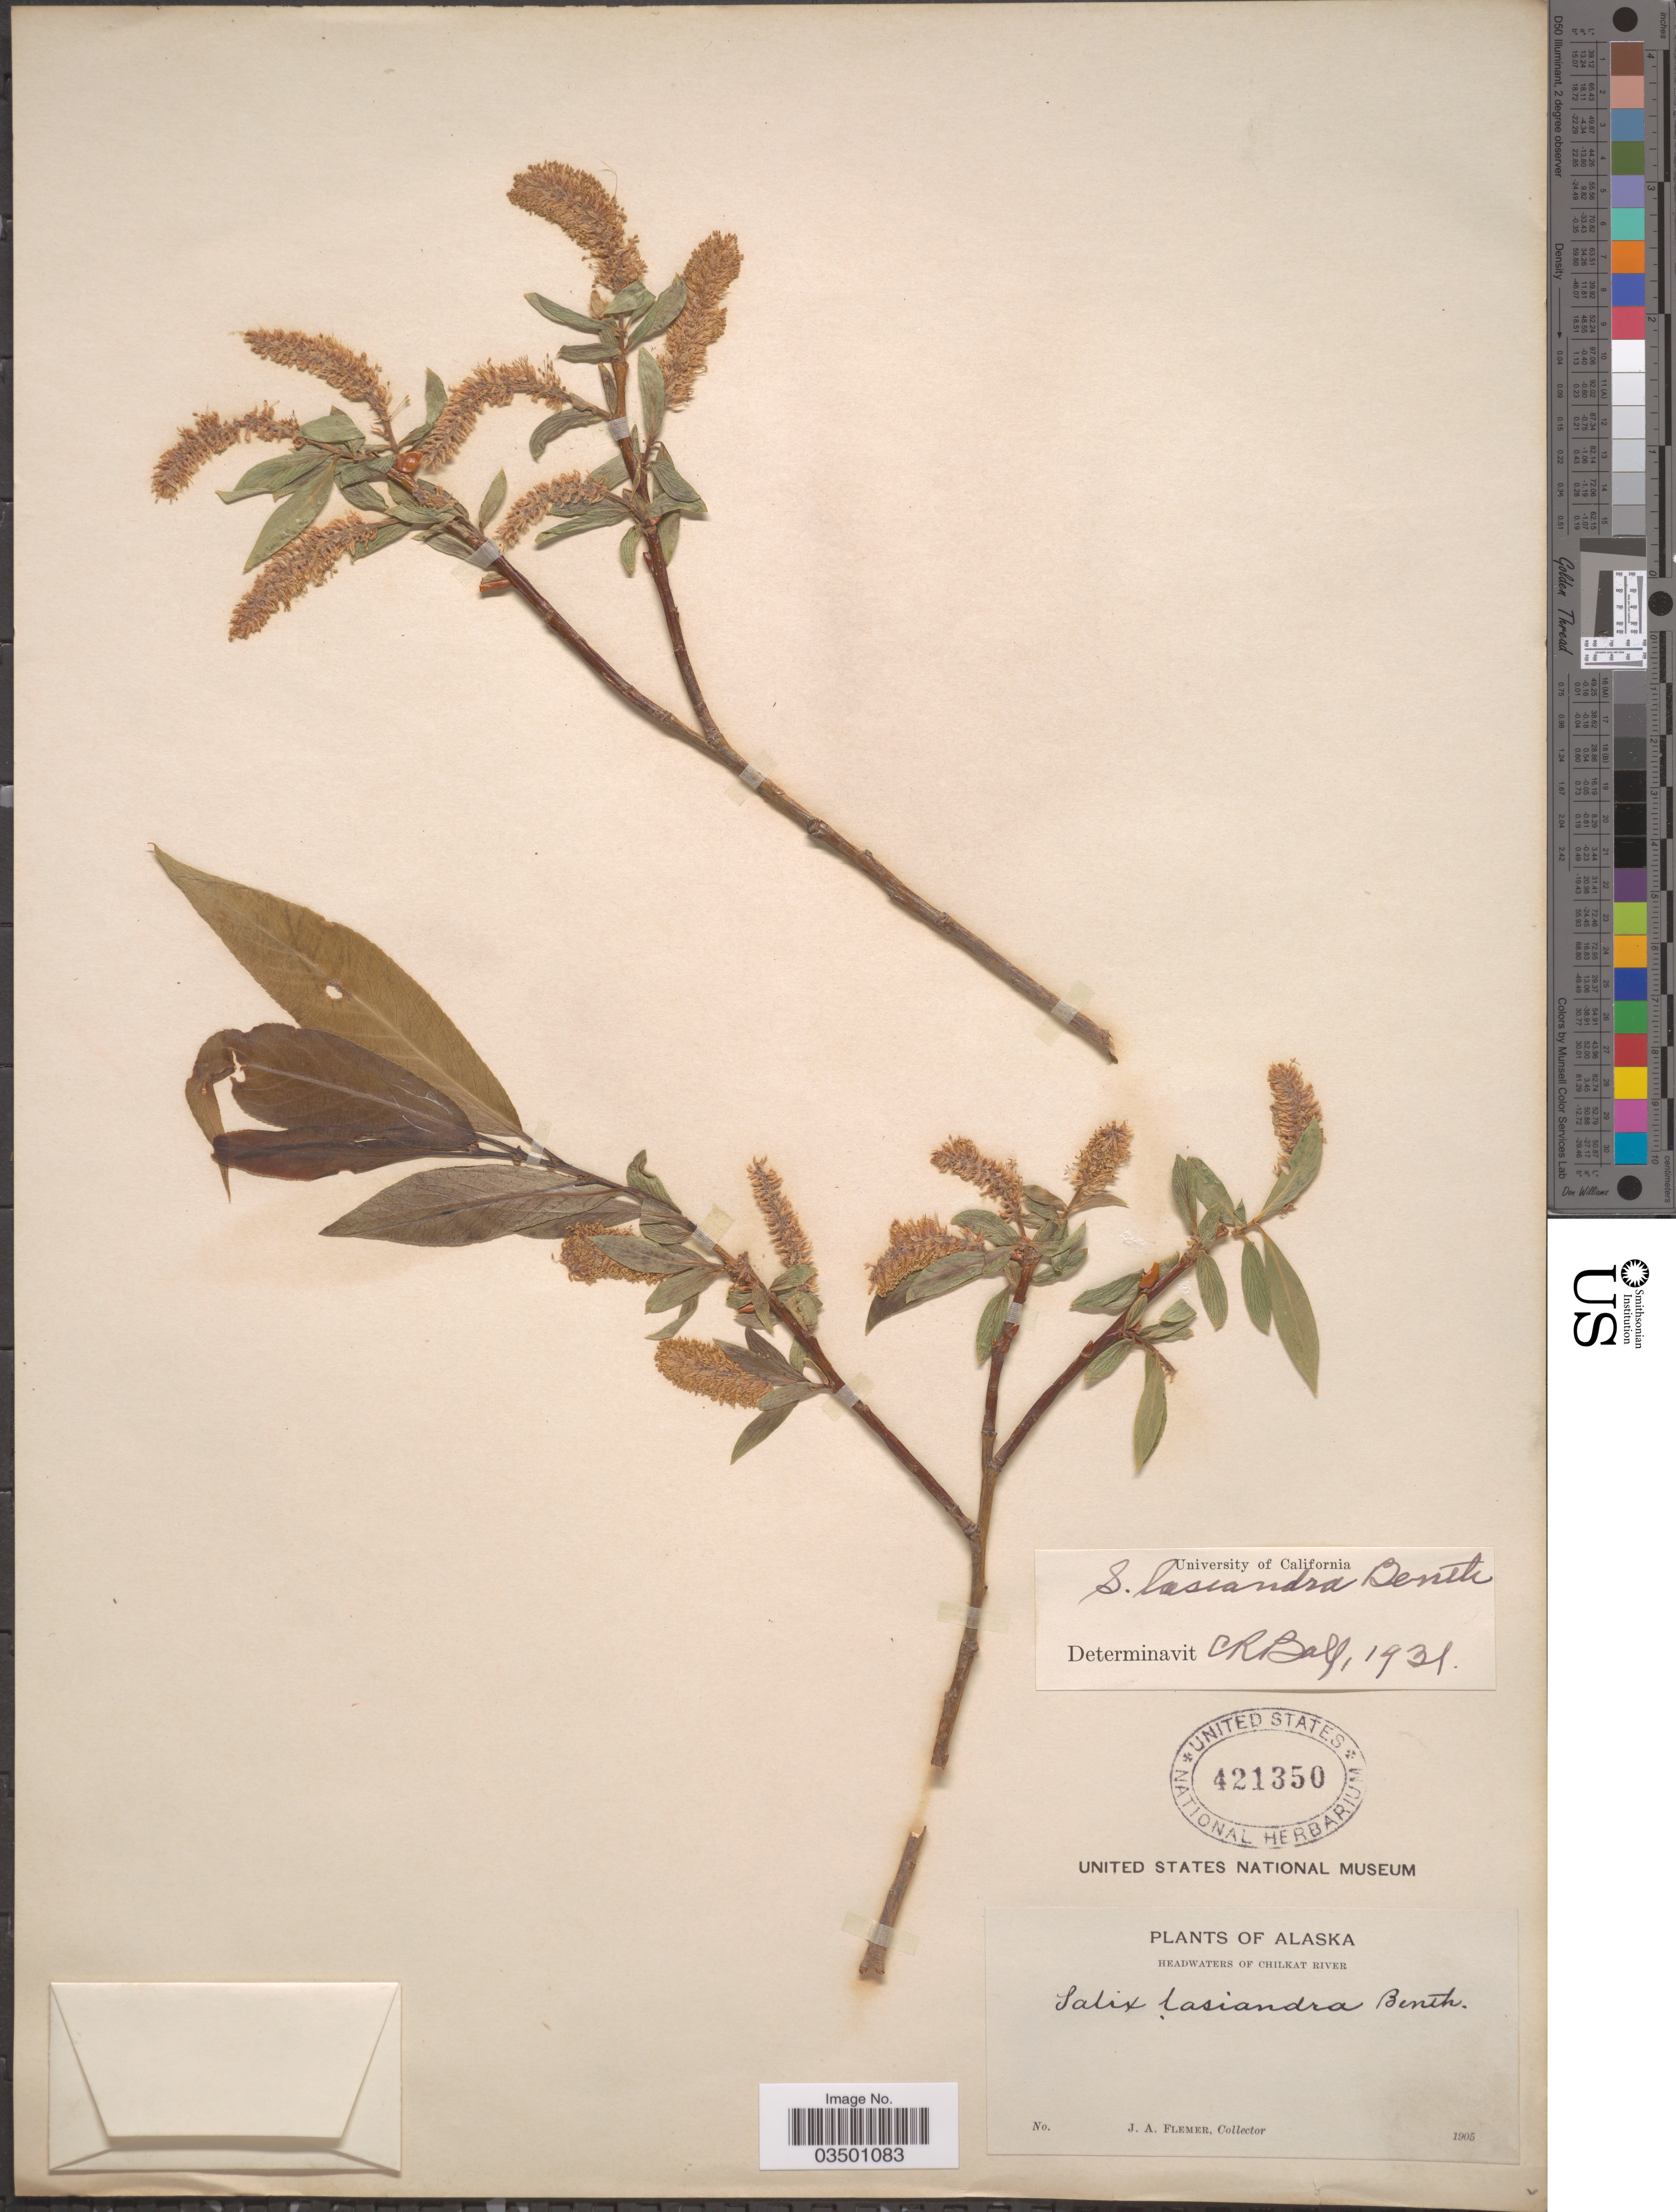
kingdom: Plantae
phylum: Tracheophyta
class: Magnoliopsida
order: Malpighiales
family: Salicaceae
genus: Salix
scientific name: Salix lasiandra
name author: Benth.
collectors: J. Flemer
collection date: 1905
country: United States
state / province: Alaska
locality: Headwaters of Chilkat River.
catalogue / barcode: US 421350